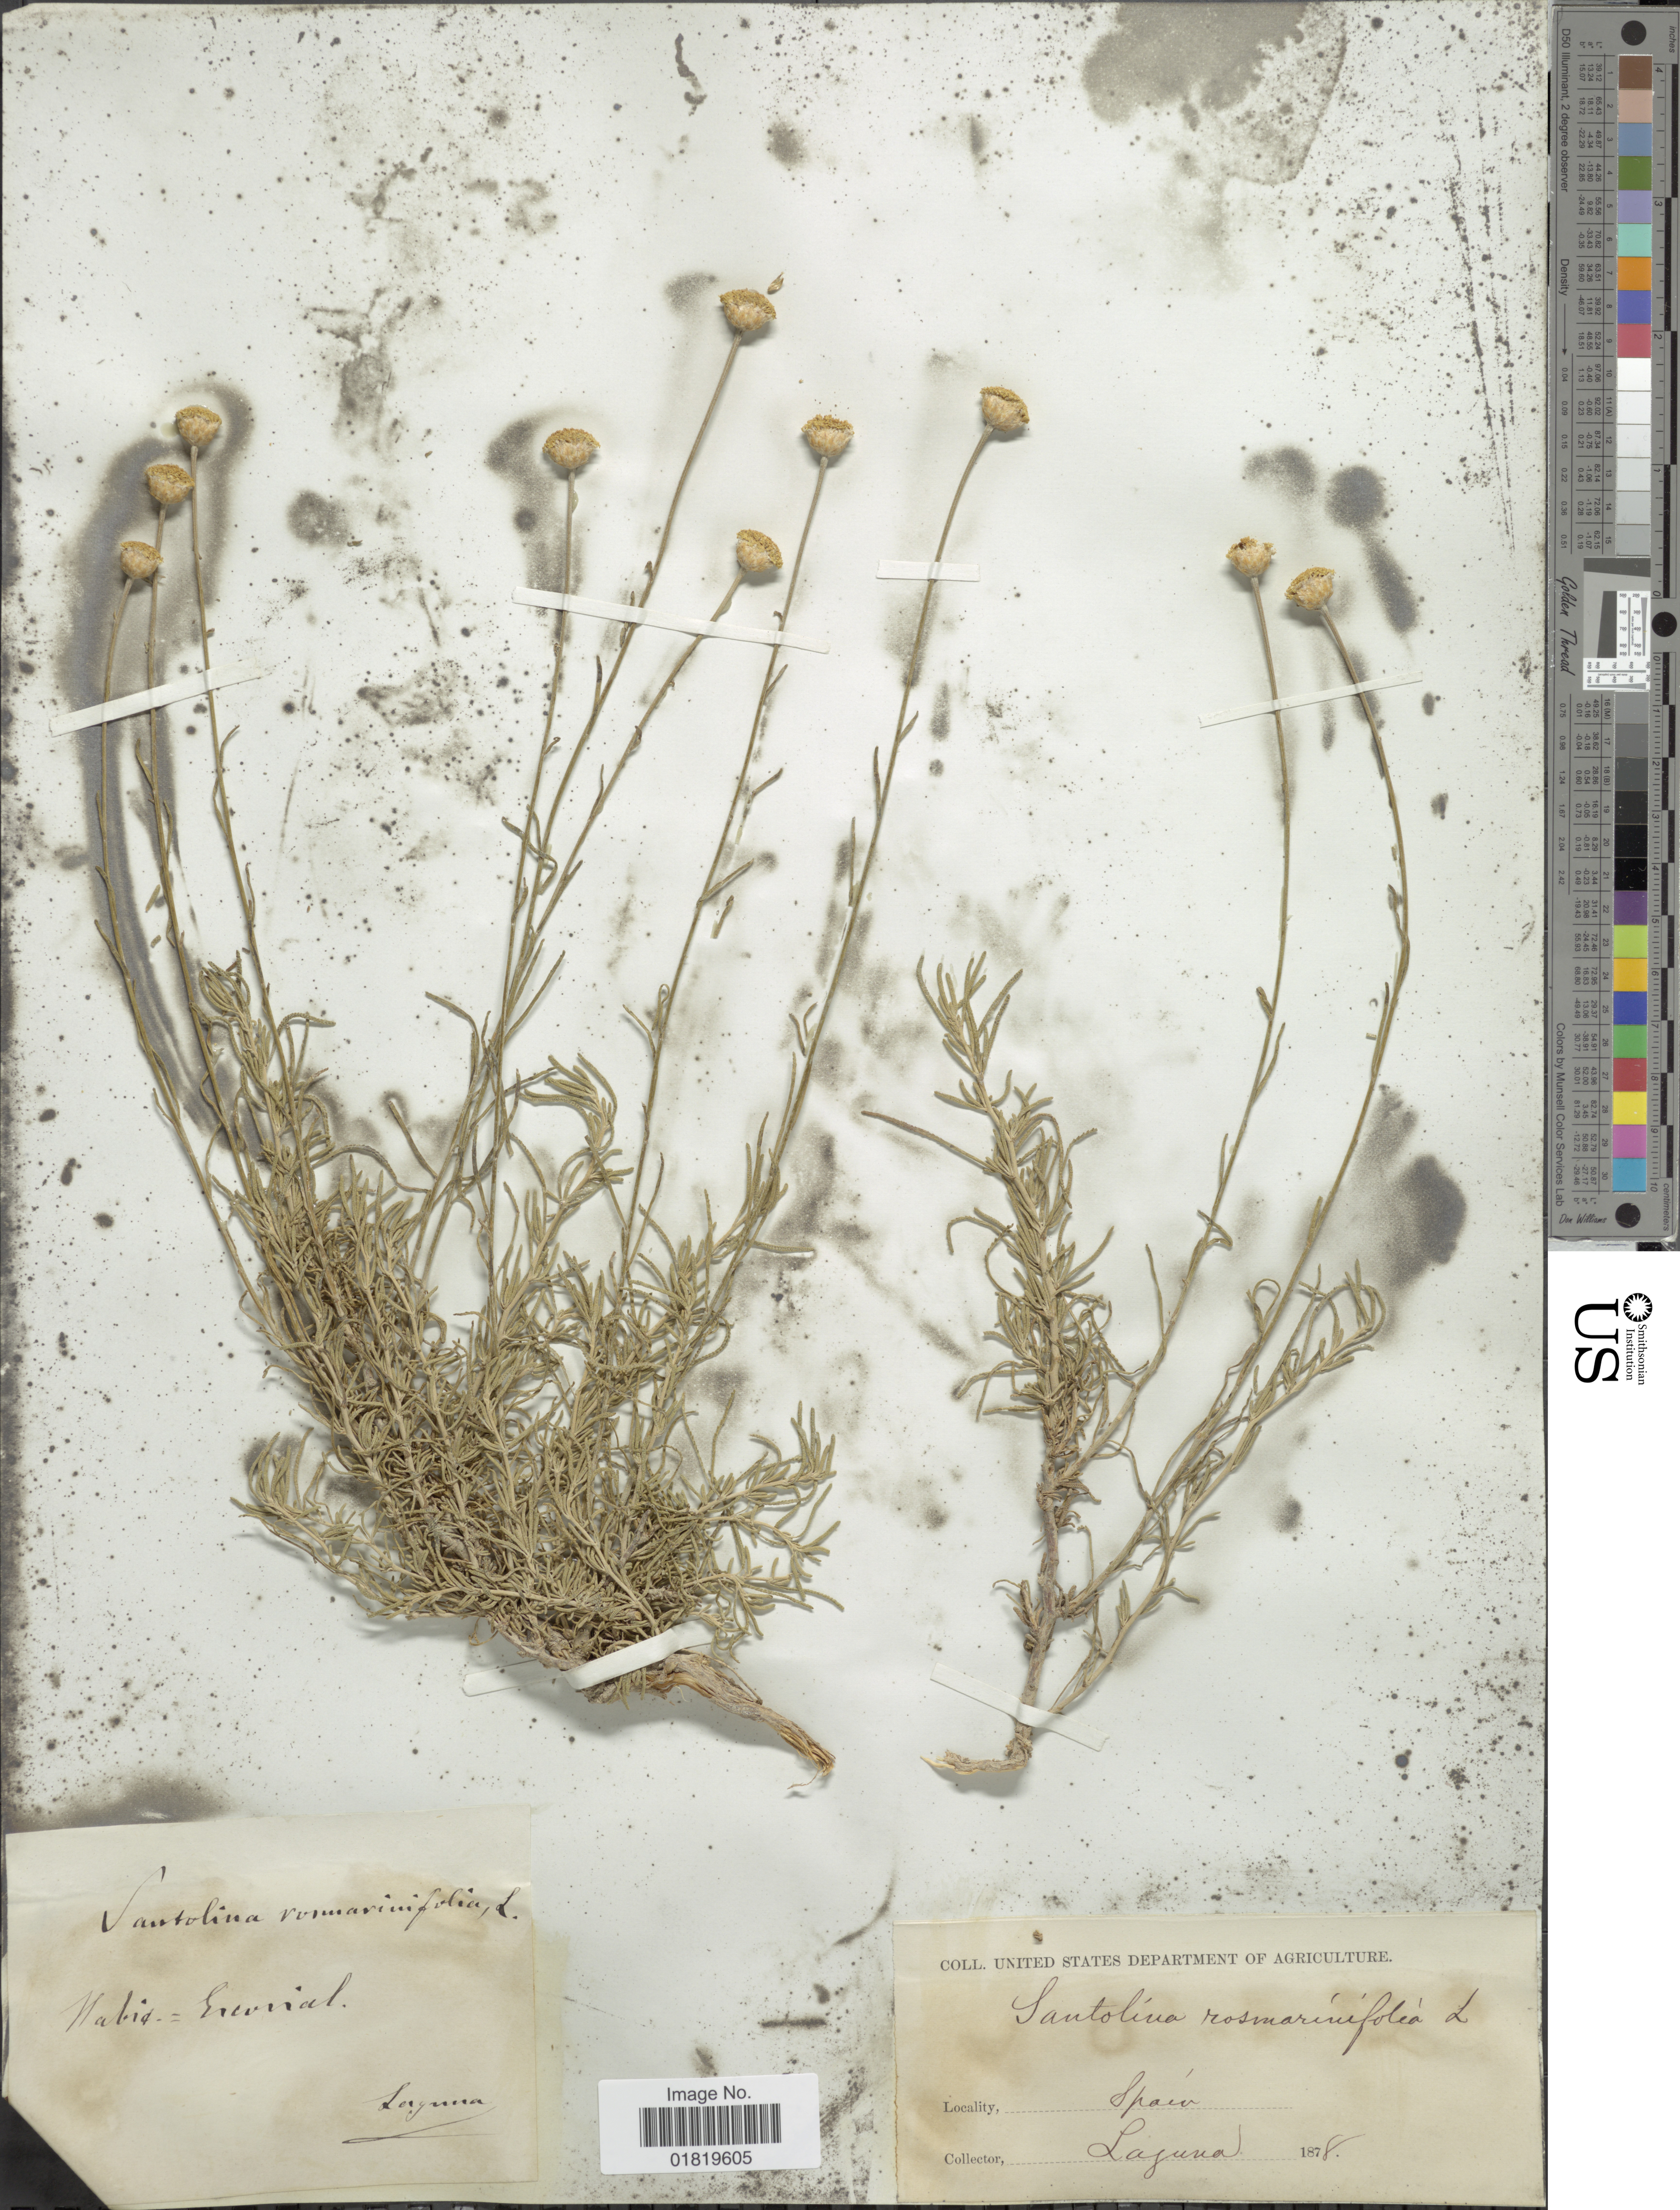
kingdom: Plantae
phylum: Tracheophyta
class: Magnoliopsida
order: Asterales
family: Asteraceae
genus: Santolina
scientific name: Santolina rosmarinifolia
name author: L.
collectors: -. Laguna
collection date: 1878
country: Spain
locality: Spain